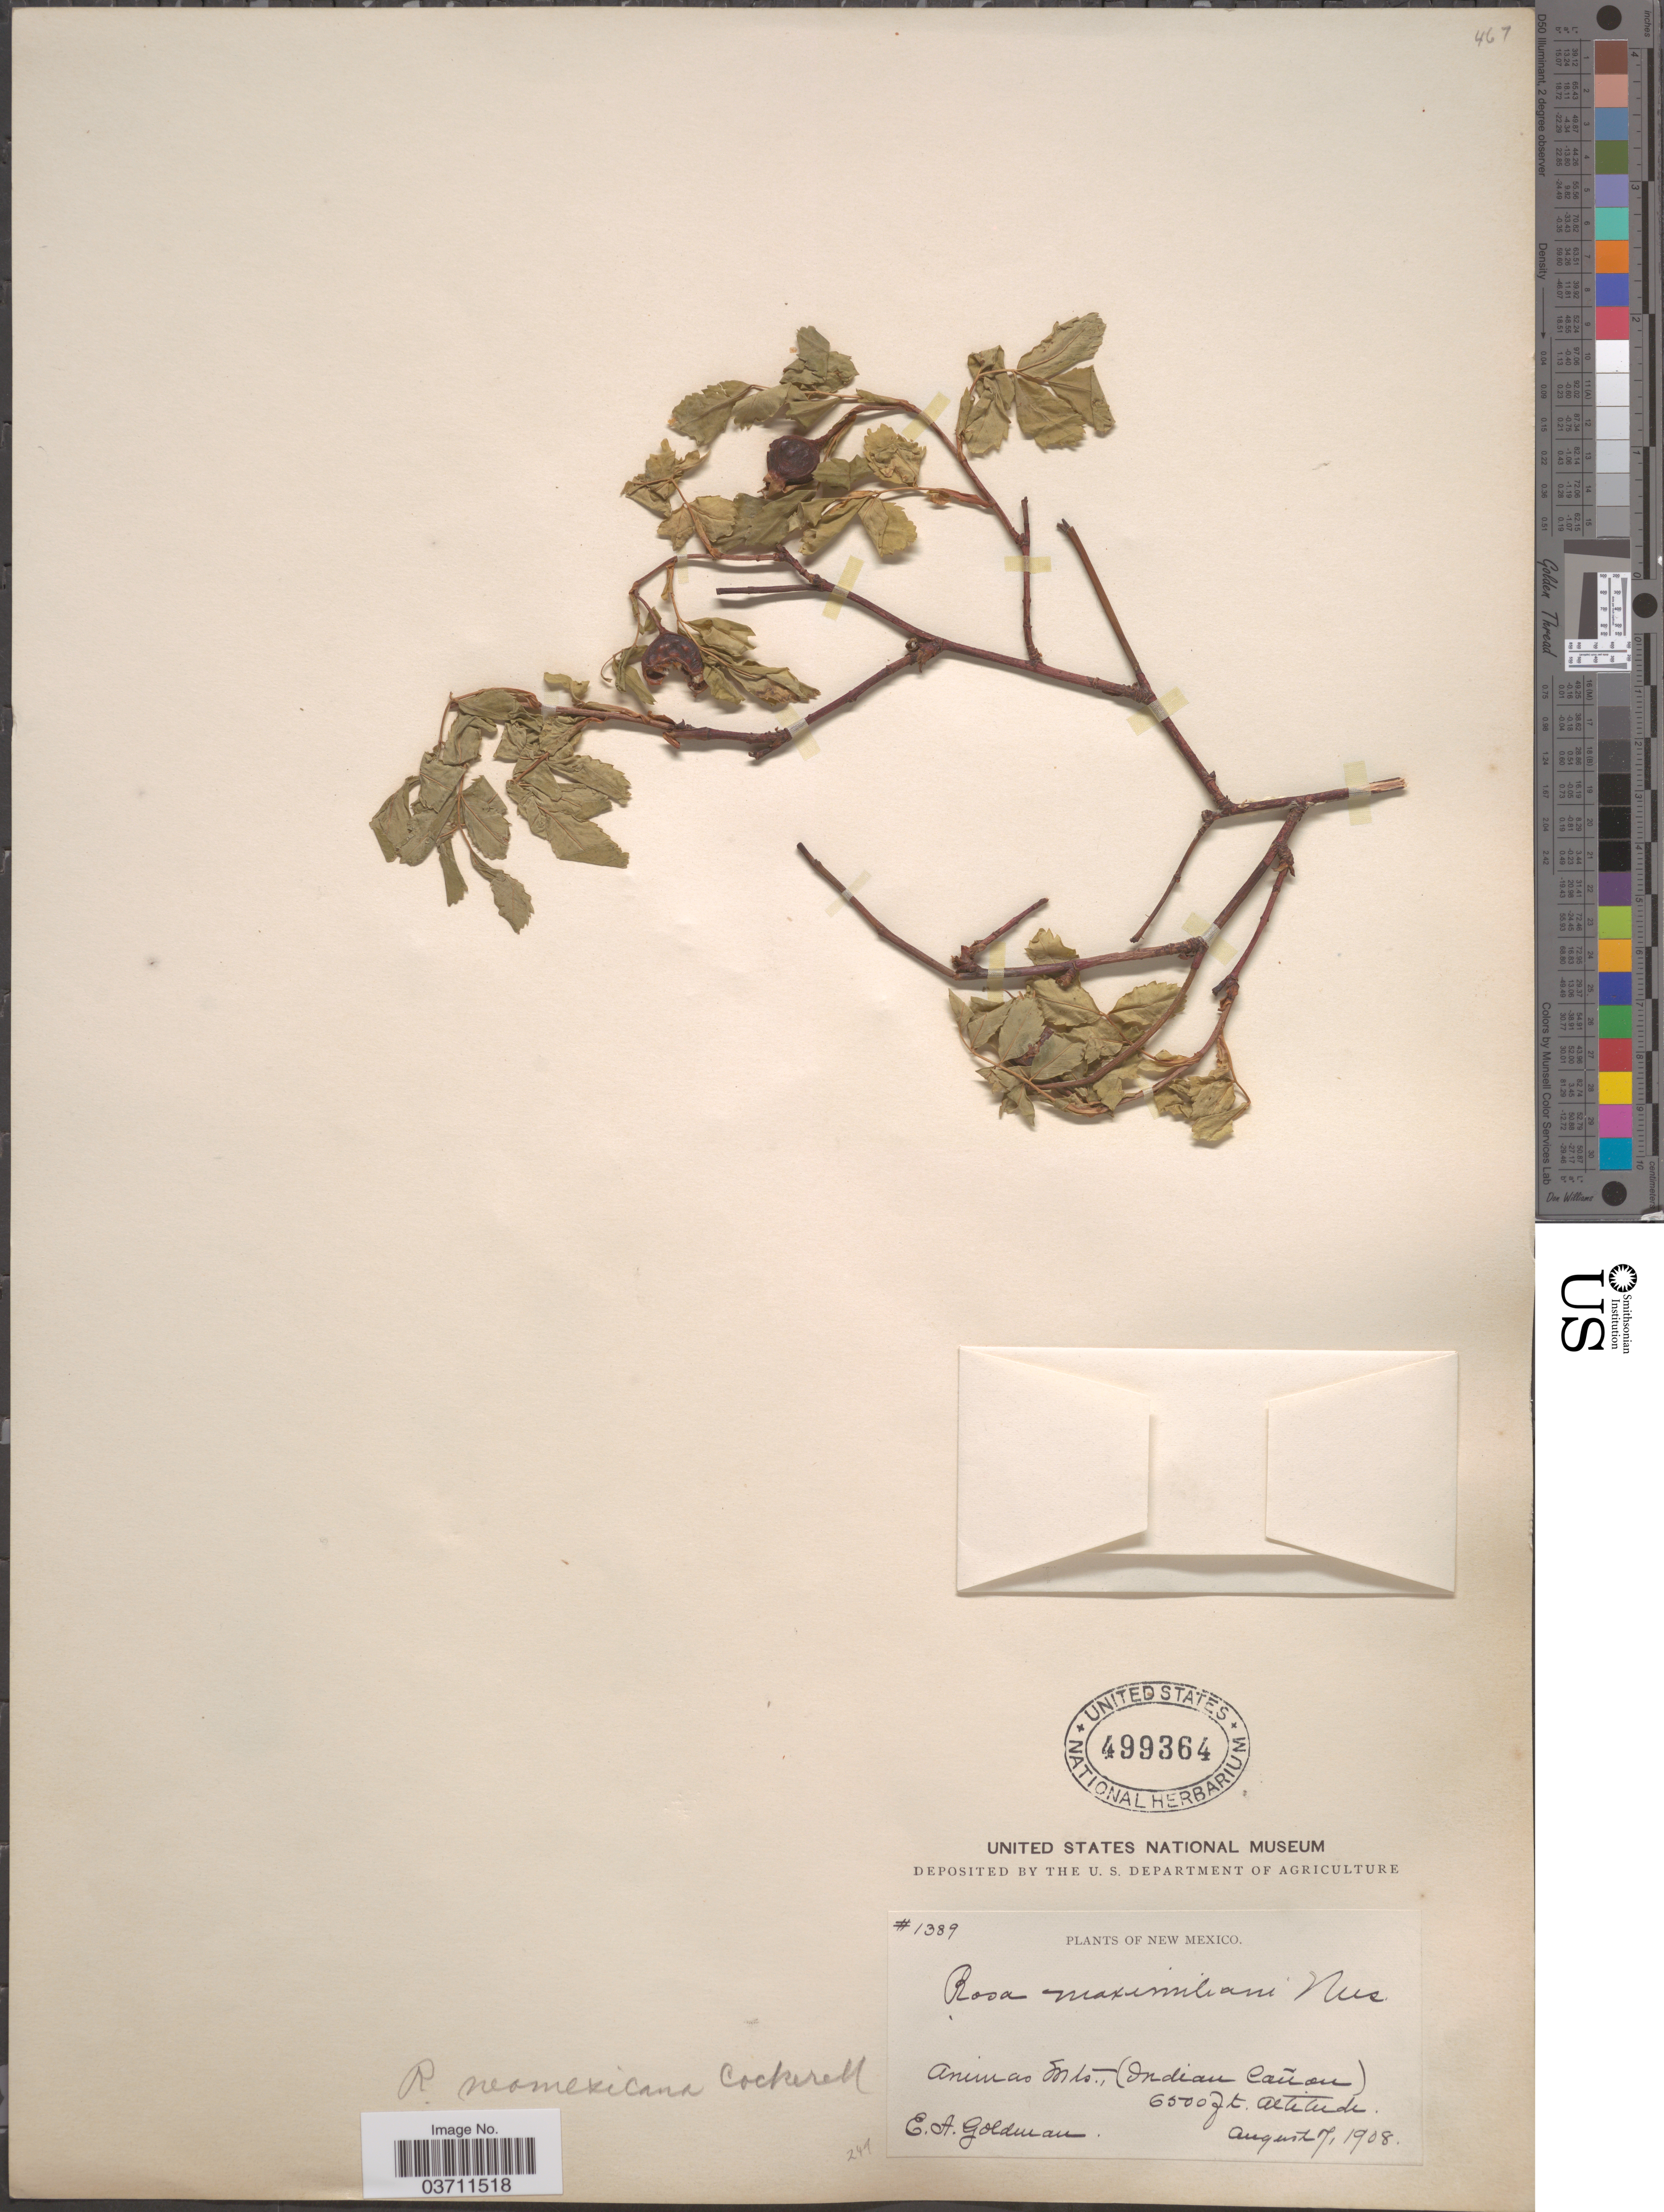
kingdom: Plantae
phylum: Tracheophyta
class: Magnoliopsida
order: Rosales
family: Rosaceae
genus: Rosa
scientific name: Rosa neomexicana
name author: Cockerell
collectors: E. A. Goldman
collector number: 1389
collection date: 1908-08-07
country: United States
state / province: New Mexico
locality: Animas Mts., (Indian Cañon).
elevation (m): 1981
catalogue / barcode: US 499364